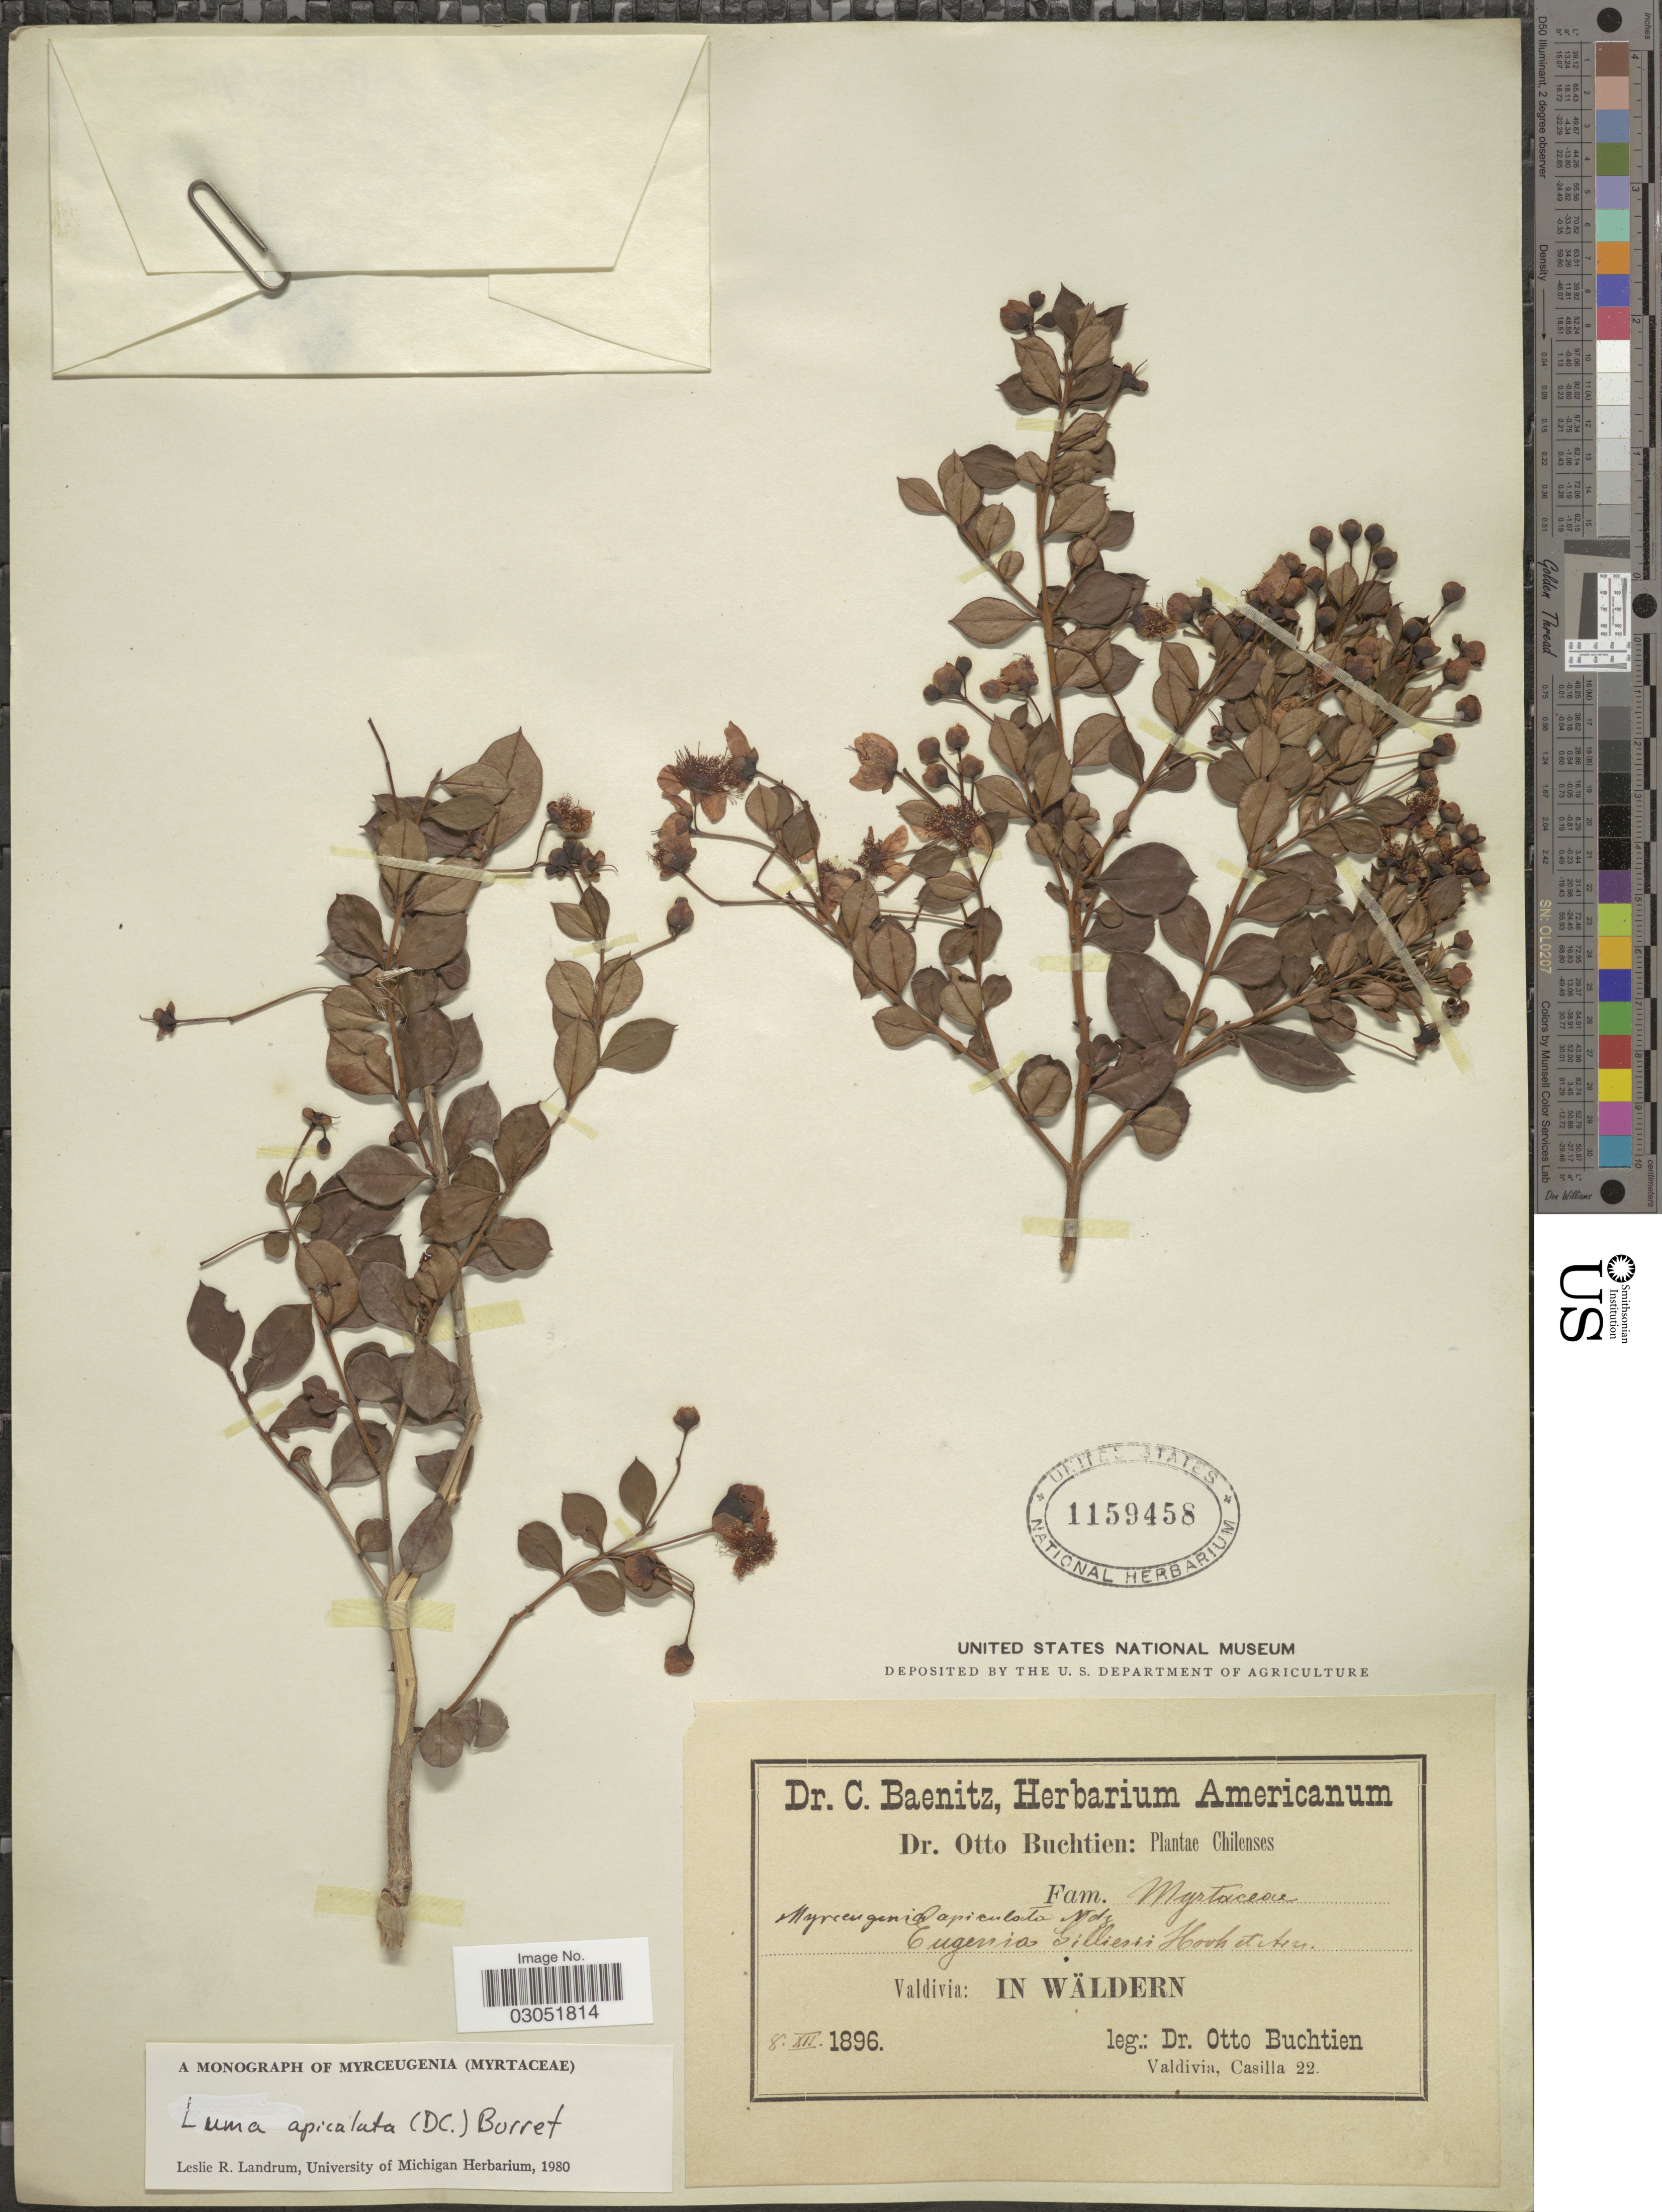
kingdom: Plantae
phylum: Tracheophyta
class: Magnoliopsida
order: Myrtales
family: Myrtaceae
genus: Luma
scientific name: Luma apiculata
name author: (DC.) Burret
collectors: O. Buchtien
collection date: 1896-12-08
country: Chile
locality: Valdivia: in Wäldern.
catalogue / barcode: US 1159458